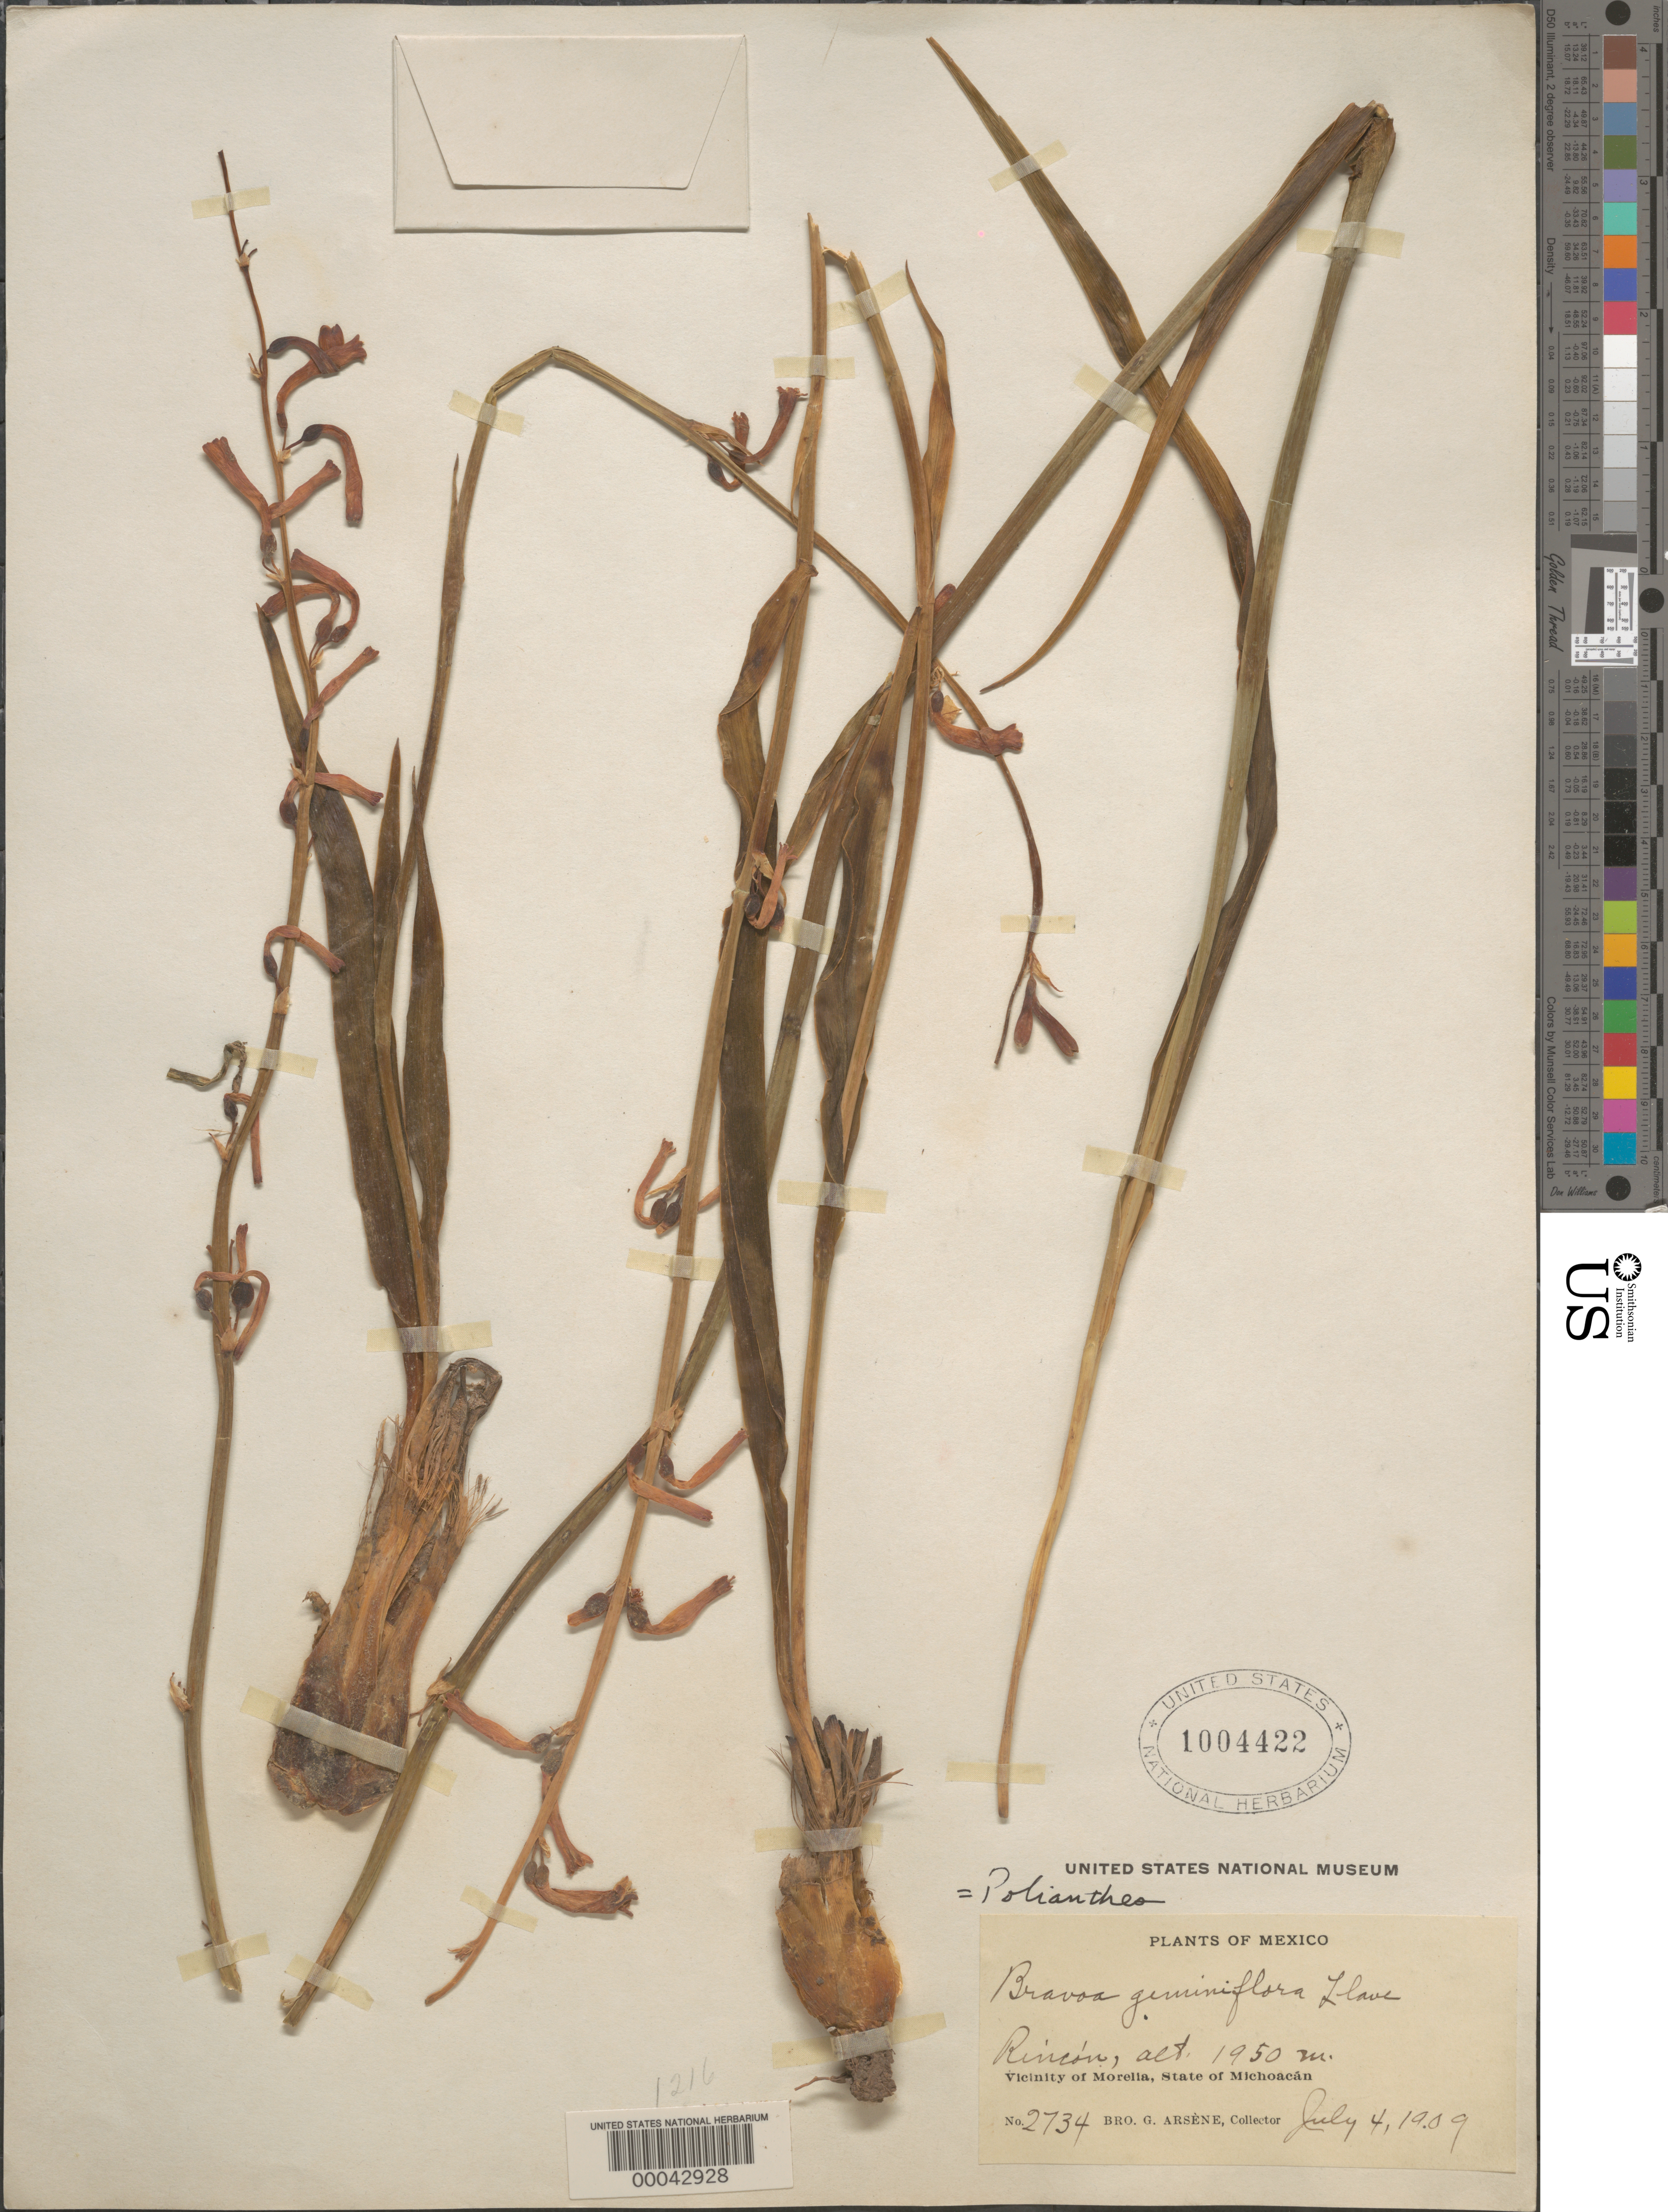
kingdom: Plantae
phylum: Tracheophyta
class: Liliopsida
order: Asparagales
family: Asparagaceae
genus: Polianthes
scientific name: Polianthes geminiflora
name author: (Lex.) Rose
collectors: Bro. G. Arsène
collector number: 2734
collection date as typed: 04 Jul 1909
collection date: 1909-07-04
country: Mexico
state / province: Michoacán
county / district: Morelia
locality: Rincon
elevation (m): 1950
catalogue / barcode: US 1004422